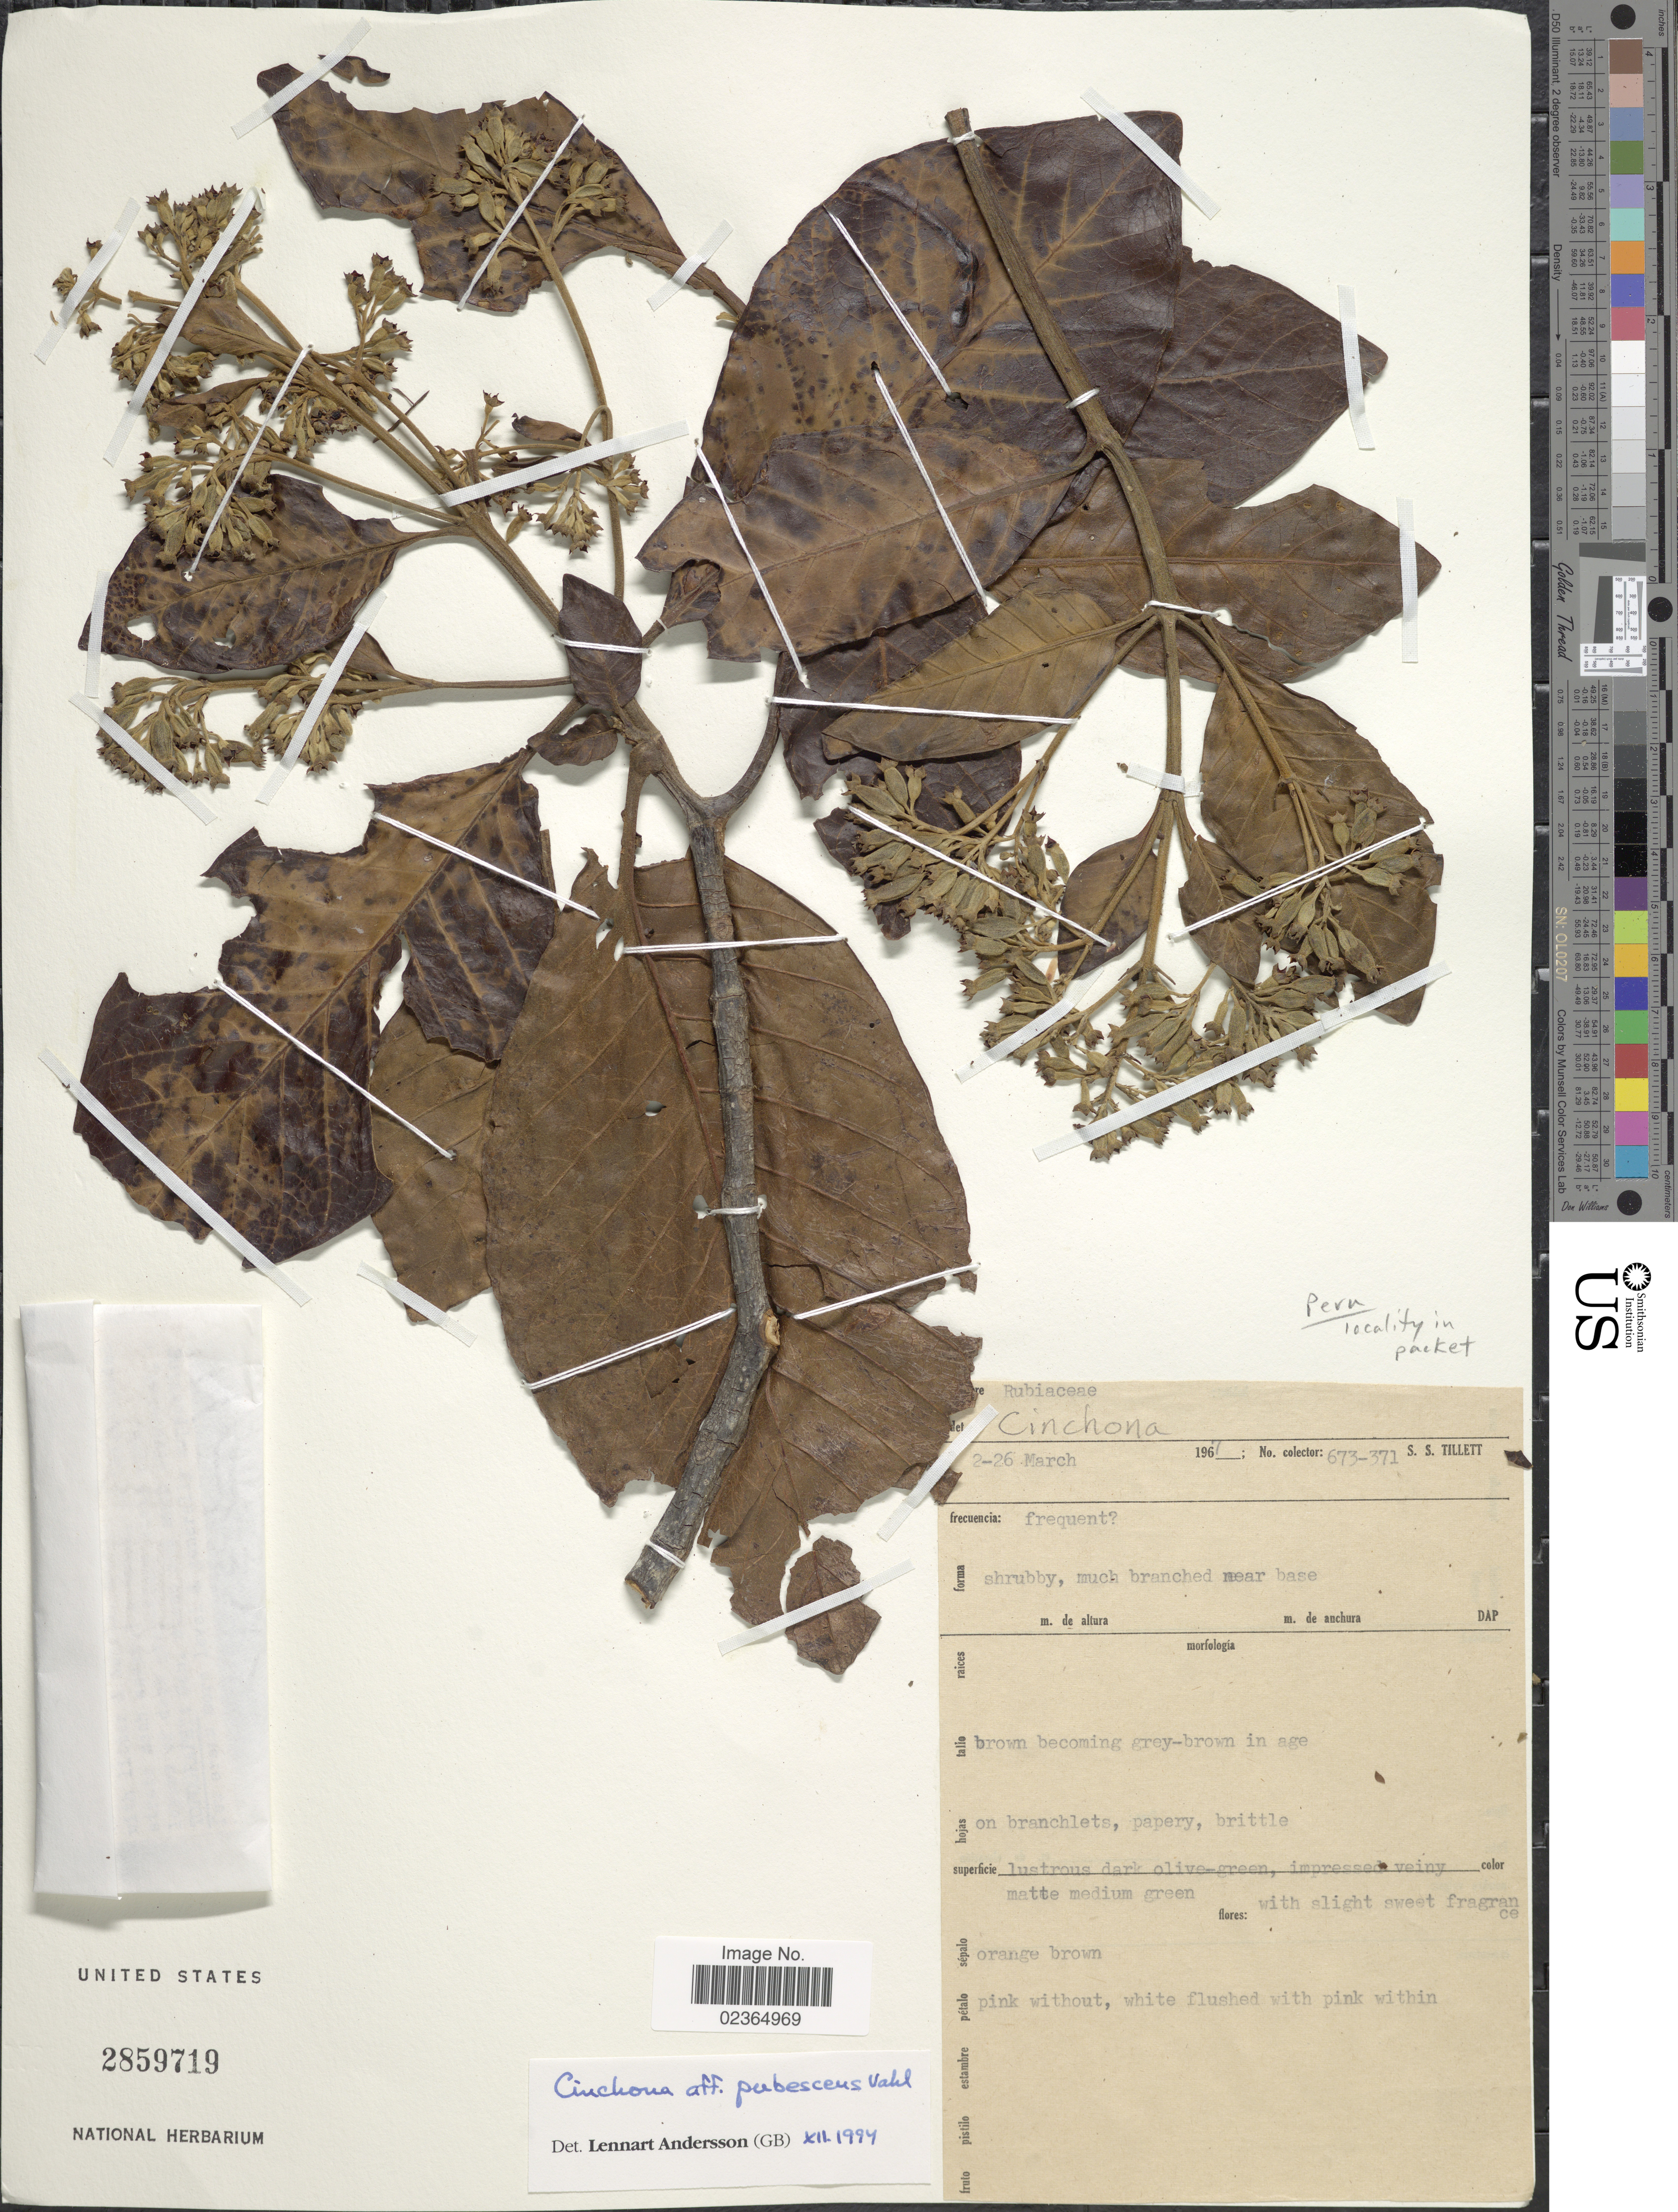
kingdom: Plantae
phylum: Tracheophyta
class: Magnoliopsida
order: Gentianales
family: Rubiaceae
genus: Cinchona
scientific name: Cinchona pubescens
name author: Vahl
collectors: S. S. Tillett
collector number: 673-371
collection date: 1967-03-02/1967-03-26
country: Peru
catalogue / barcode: US 2859719